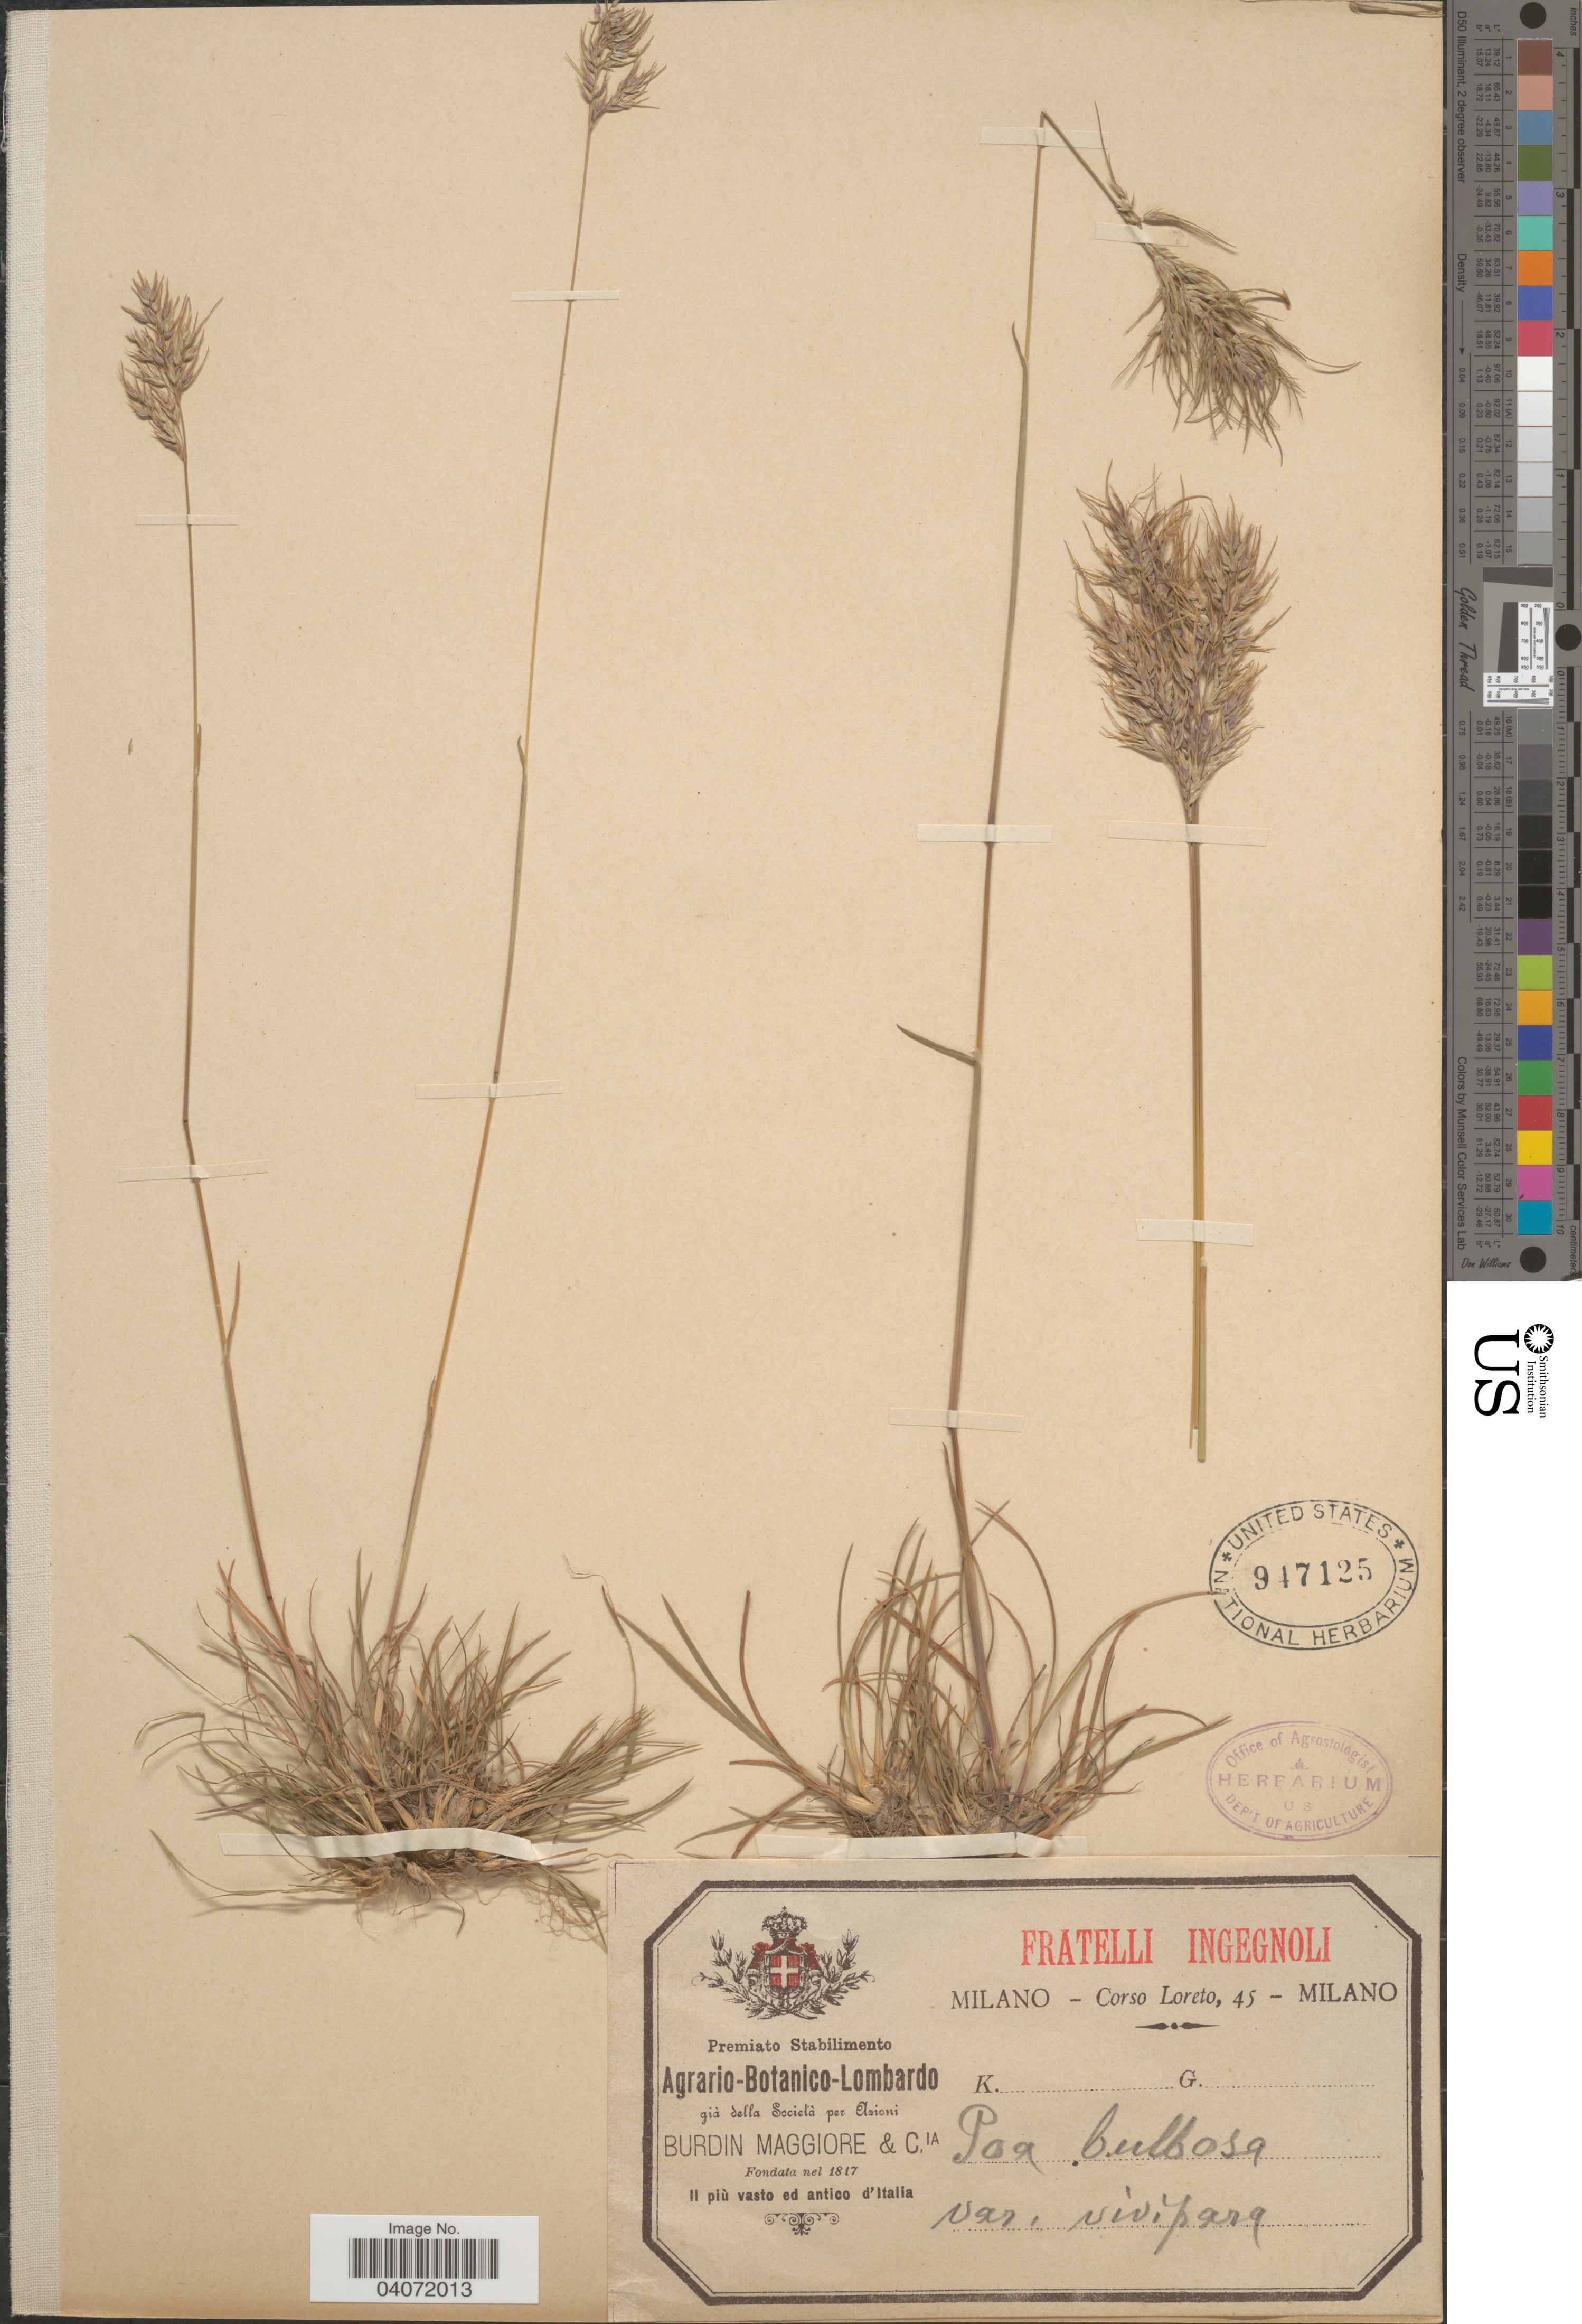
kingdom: Plantae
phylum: Tracheophyta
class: Liliopsida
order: Poales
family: Poaceae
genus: Poa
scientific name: Poa bulbosa subsp. bulbosa var. vivipara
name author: Koeler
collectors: Loreto, C.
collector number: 45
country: Italy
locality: II più vasto ed antico d'Italia.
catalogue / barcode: US 947125